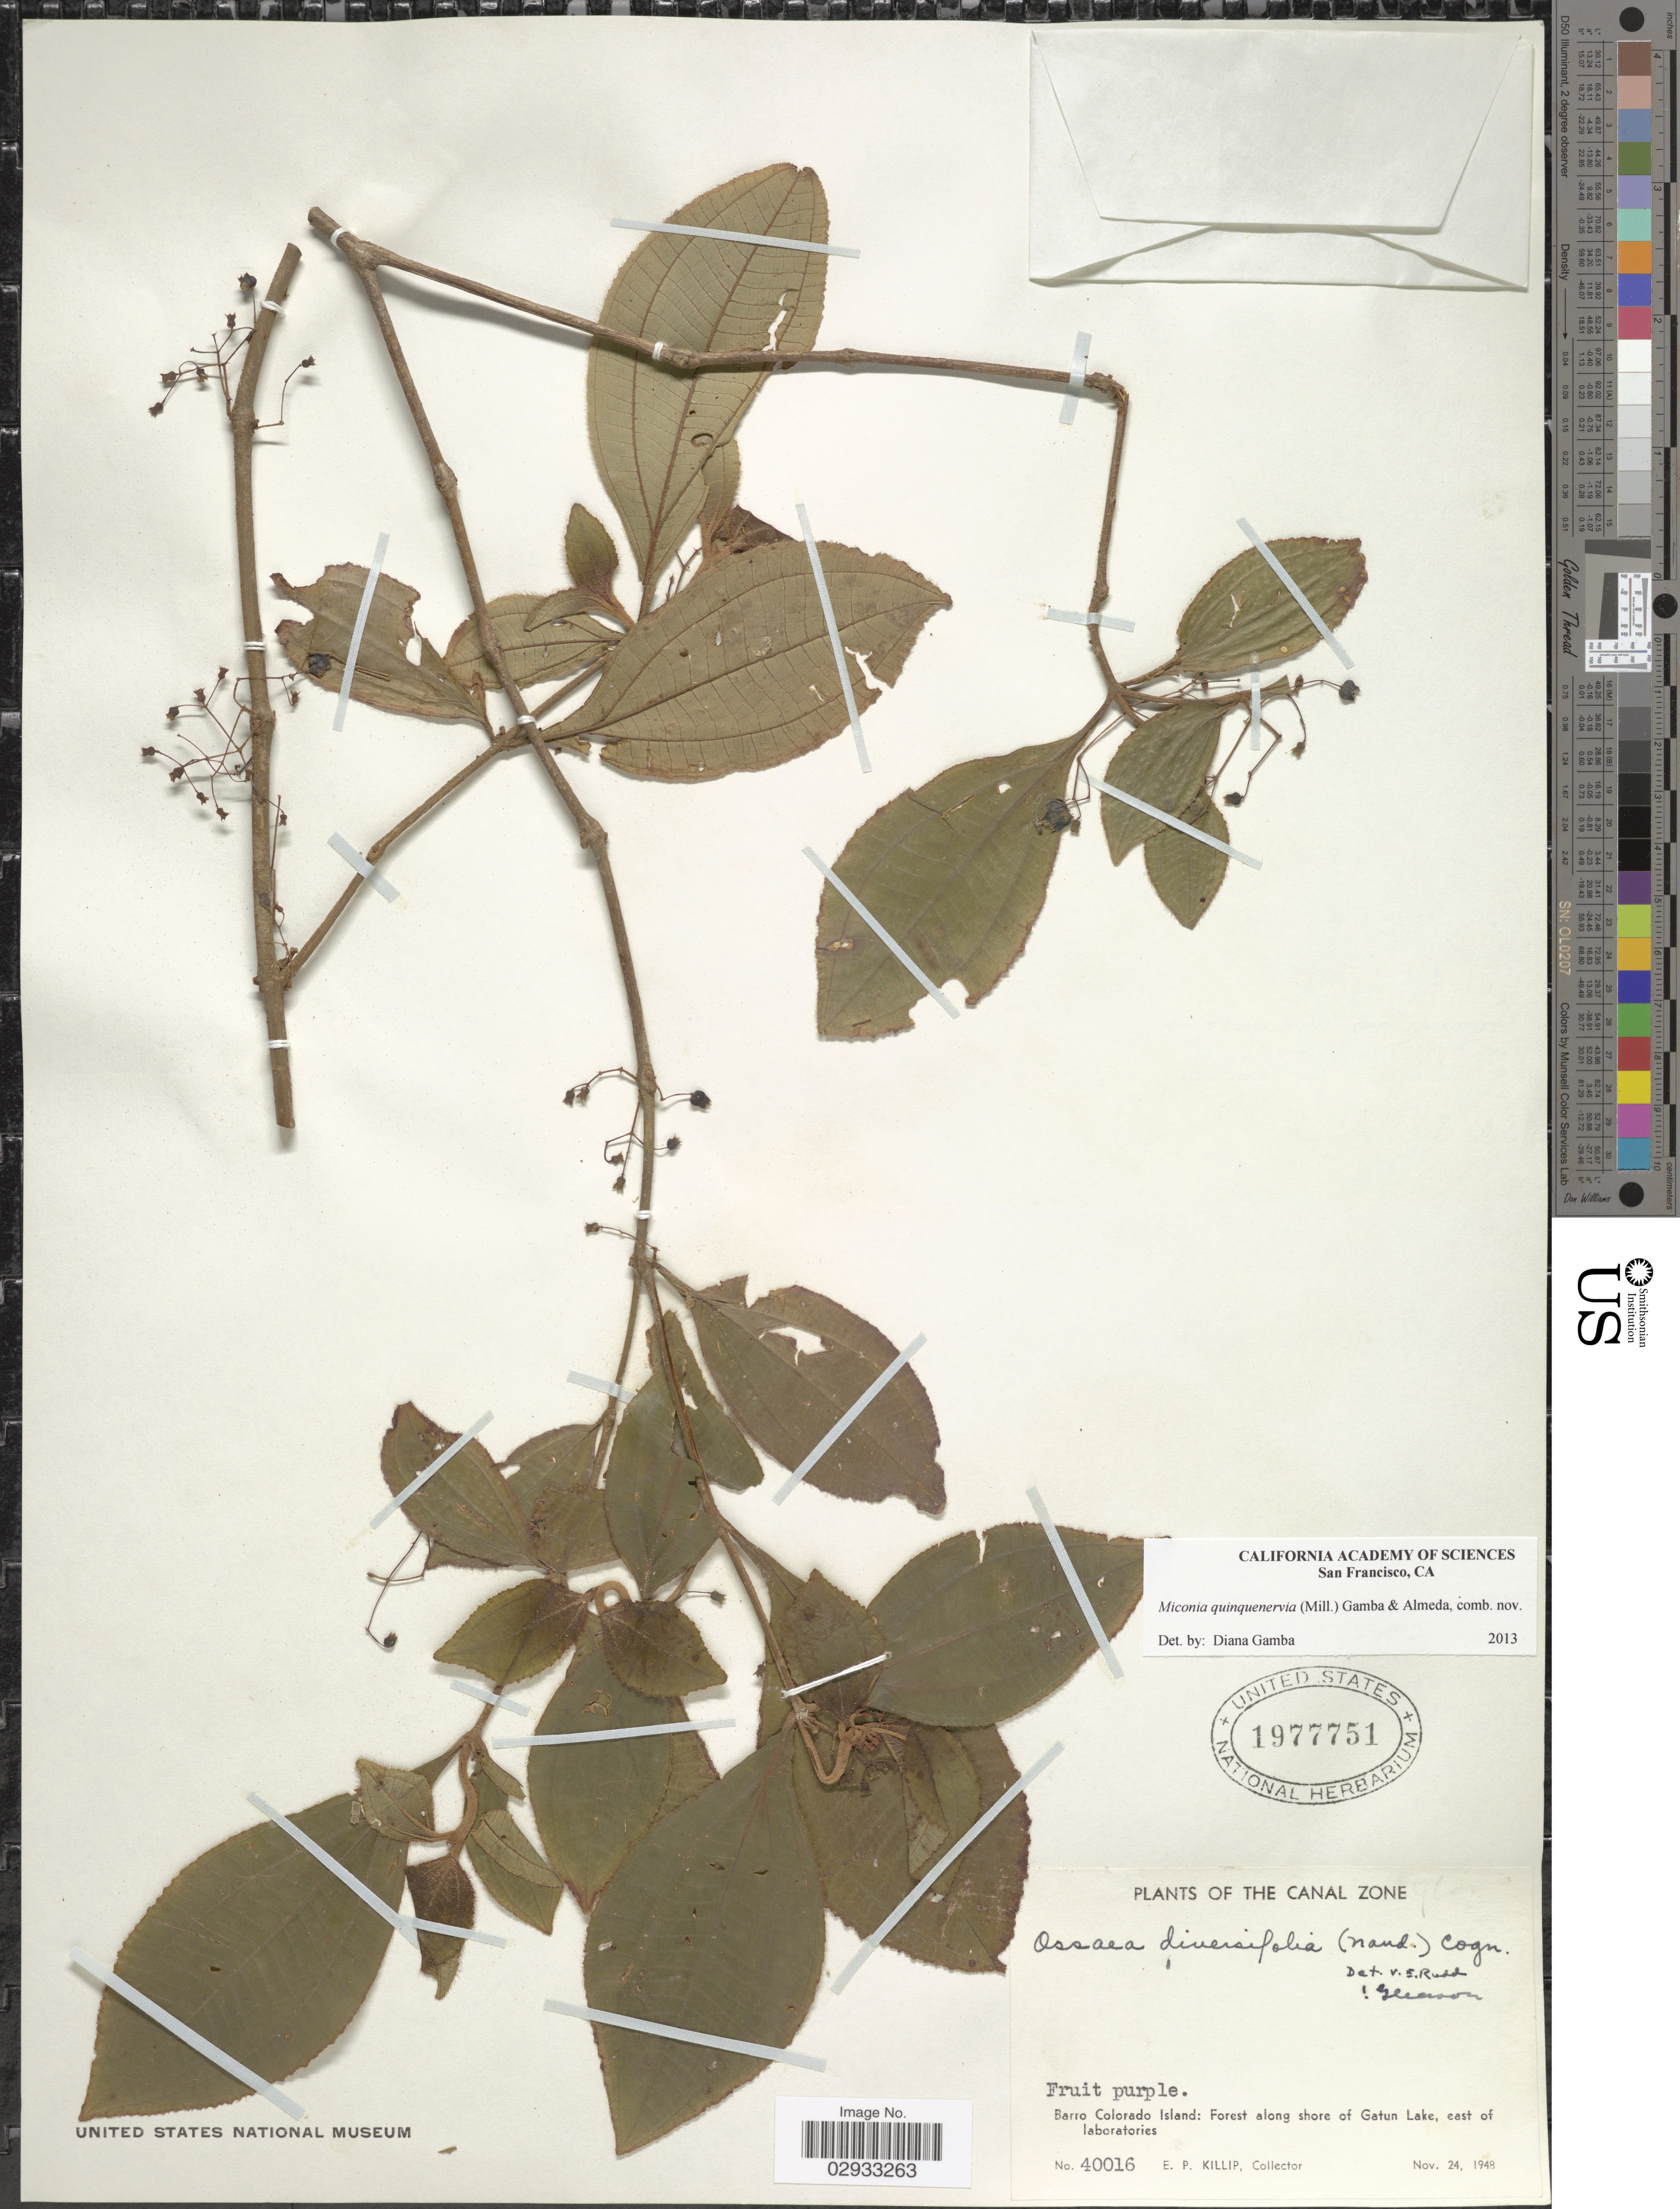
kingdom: Plantae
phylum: Tracheophyta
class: Magnoliopsida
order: Myrtales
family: Melastomataceae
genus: Miconia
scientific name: Miconia quinquenervia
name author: (Mill.) Gamba & Almeda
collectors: E. P. Killip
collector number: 40016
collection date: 1948-11-24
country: Panama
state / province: Panamá Oeste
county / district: Canal Zone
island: Barro Colorado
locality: The Canal Zone. Barro Colorado Island: Forest along shore of Gatun Lake, east of laboratories.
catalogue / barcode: US 1977751